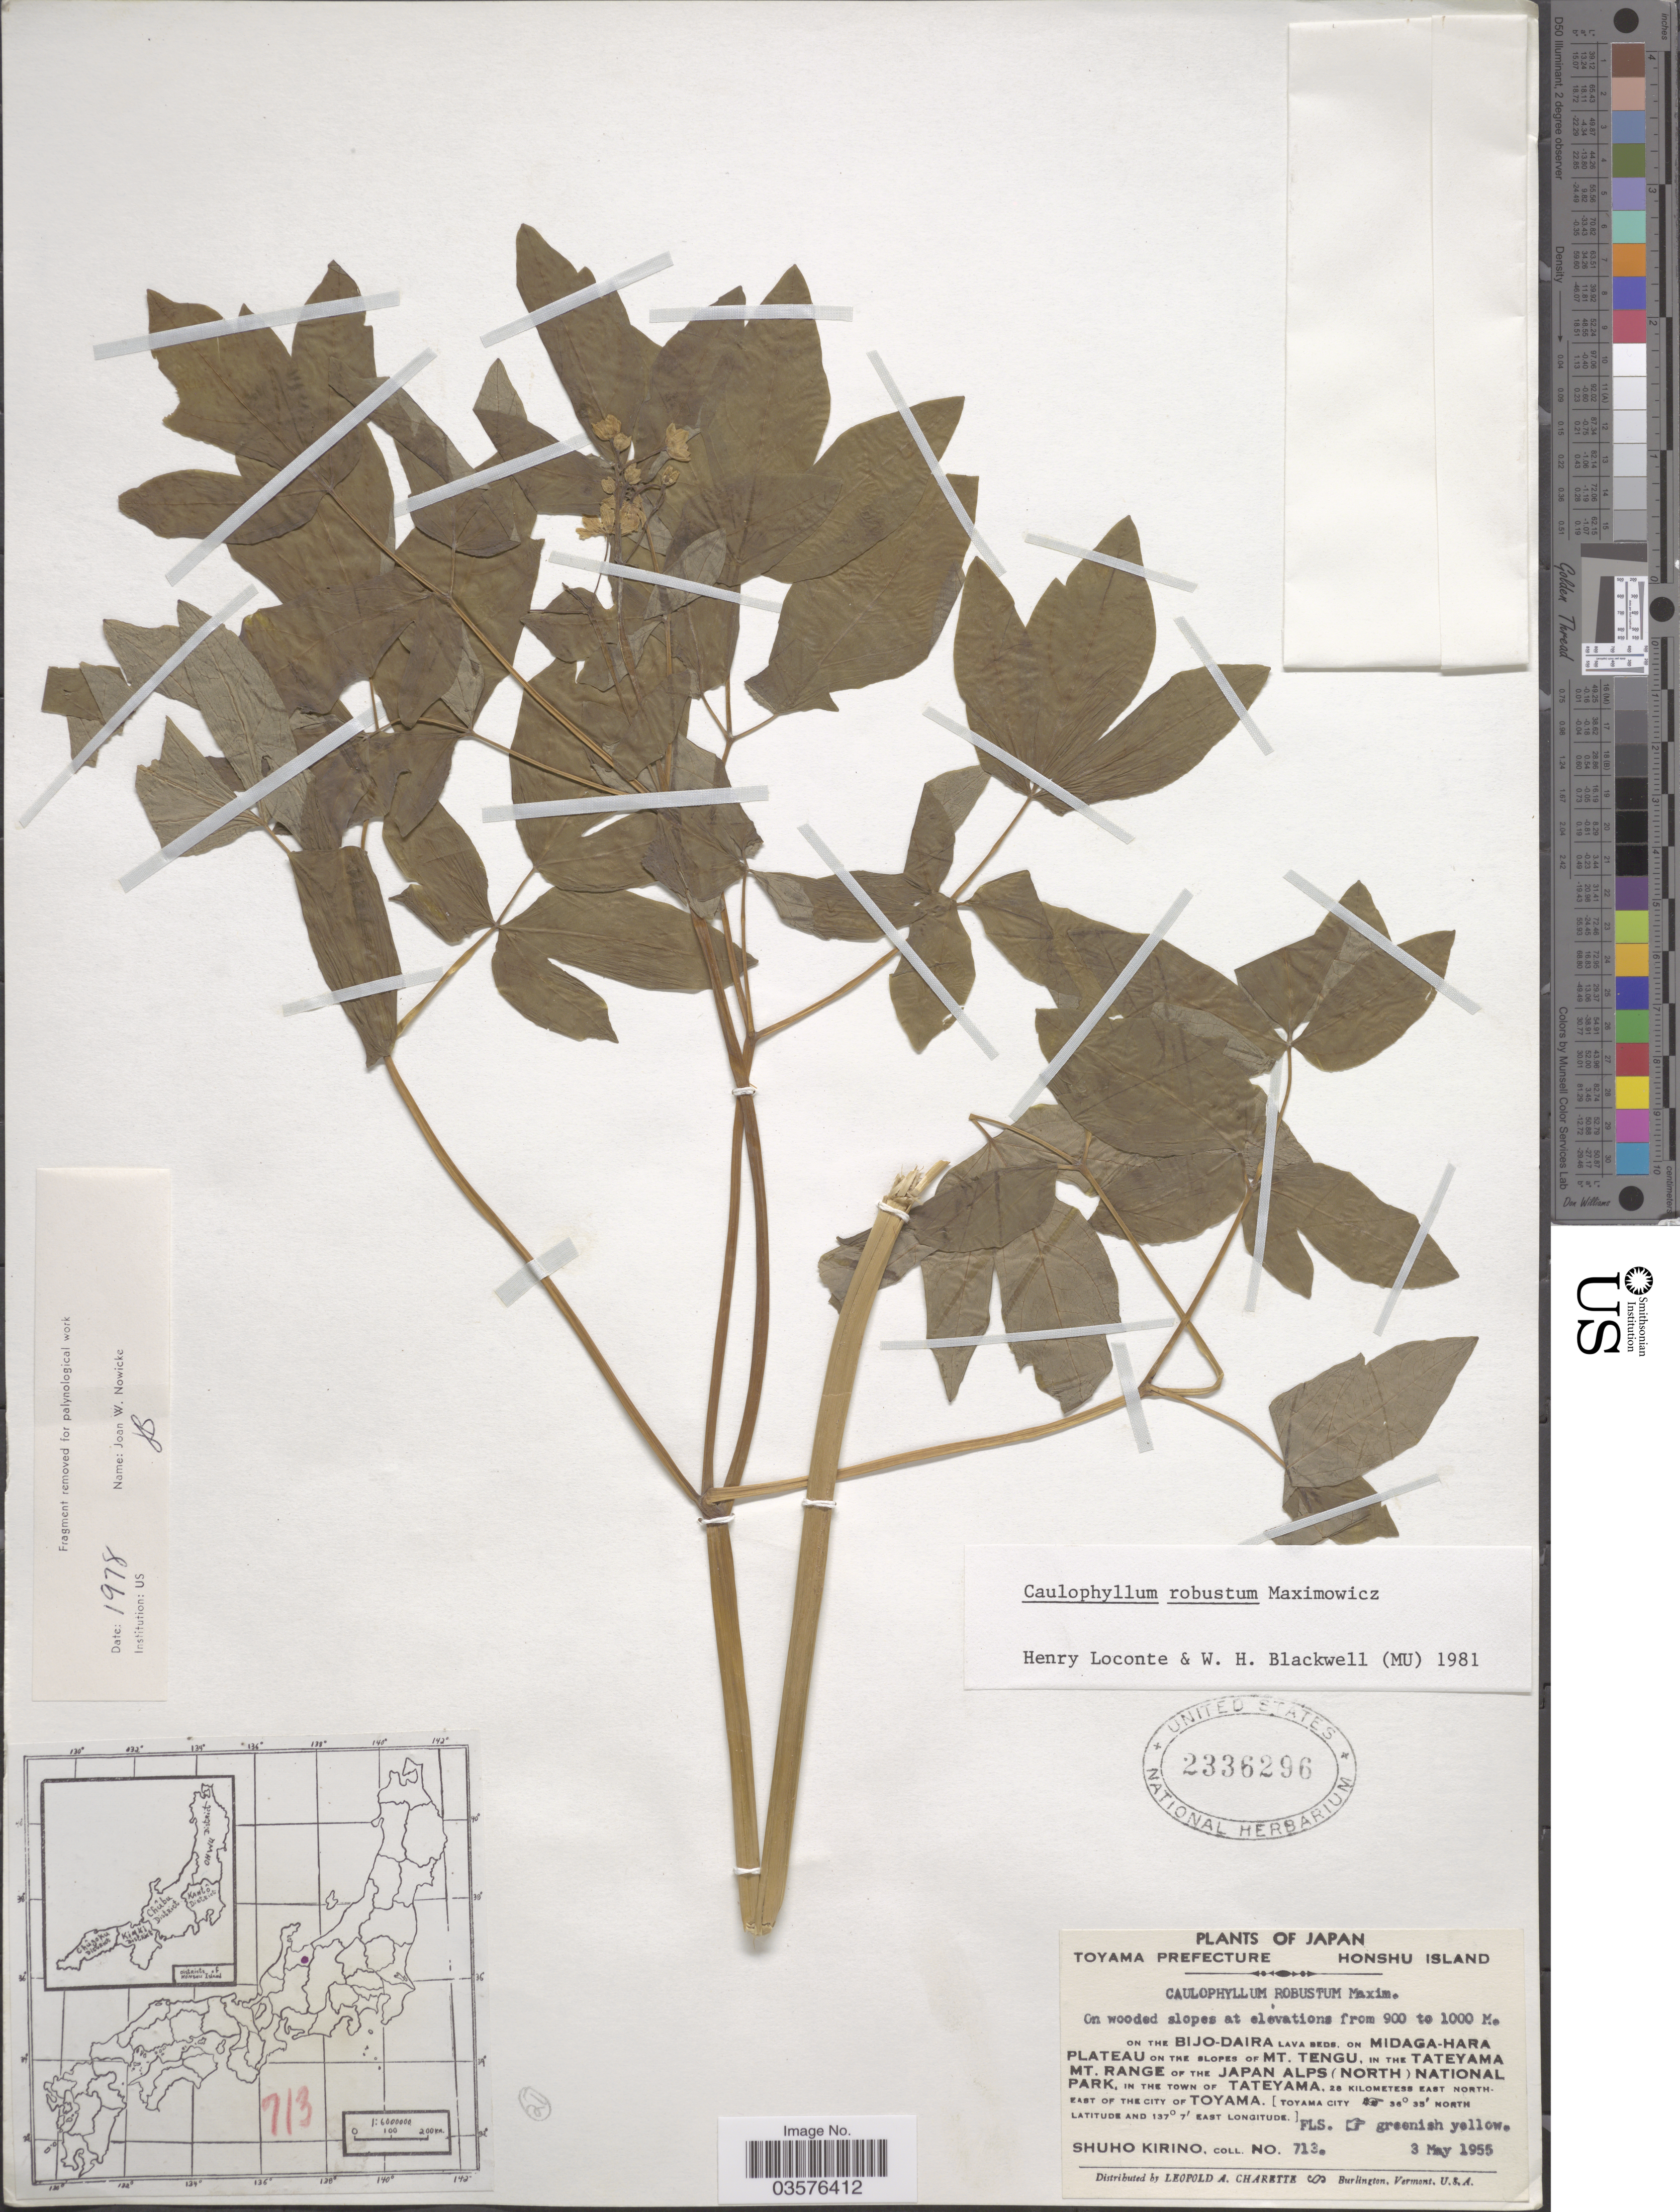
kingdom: Plantae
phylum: Tracheophyta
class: Magnoliopsida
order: Ranunculales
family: Berberidaceae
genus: Caulophyllum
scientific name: Caulophyllum robustum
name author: Michx.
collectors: S. Kirino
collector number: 713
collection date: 1955-05-03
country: Japan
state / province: Toyama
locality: Toyama Prefecture. Honshu Island. On the Bijo-Daira lava beds, on Midaga-Hara Plateau on the slopes of Mt. Tengu, in the Tateyama Mt. Range of the Japan Alps (North) National Park, in the town of Tateyama, 28 kilometess east north east of the City of Toyama [Toyama City].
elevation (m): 900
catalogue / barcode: US 2336296